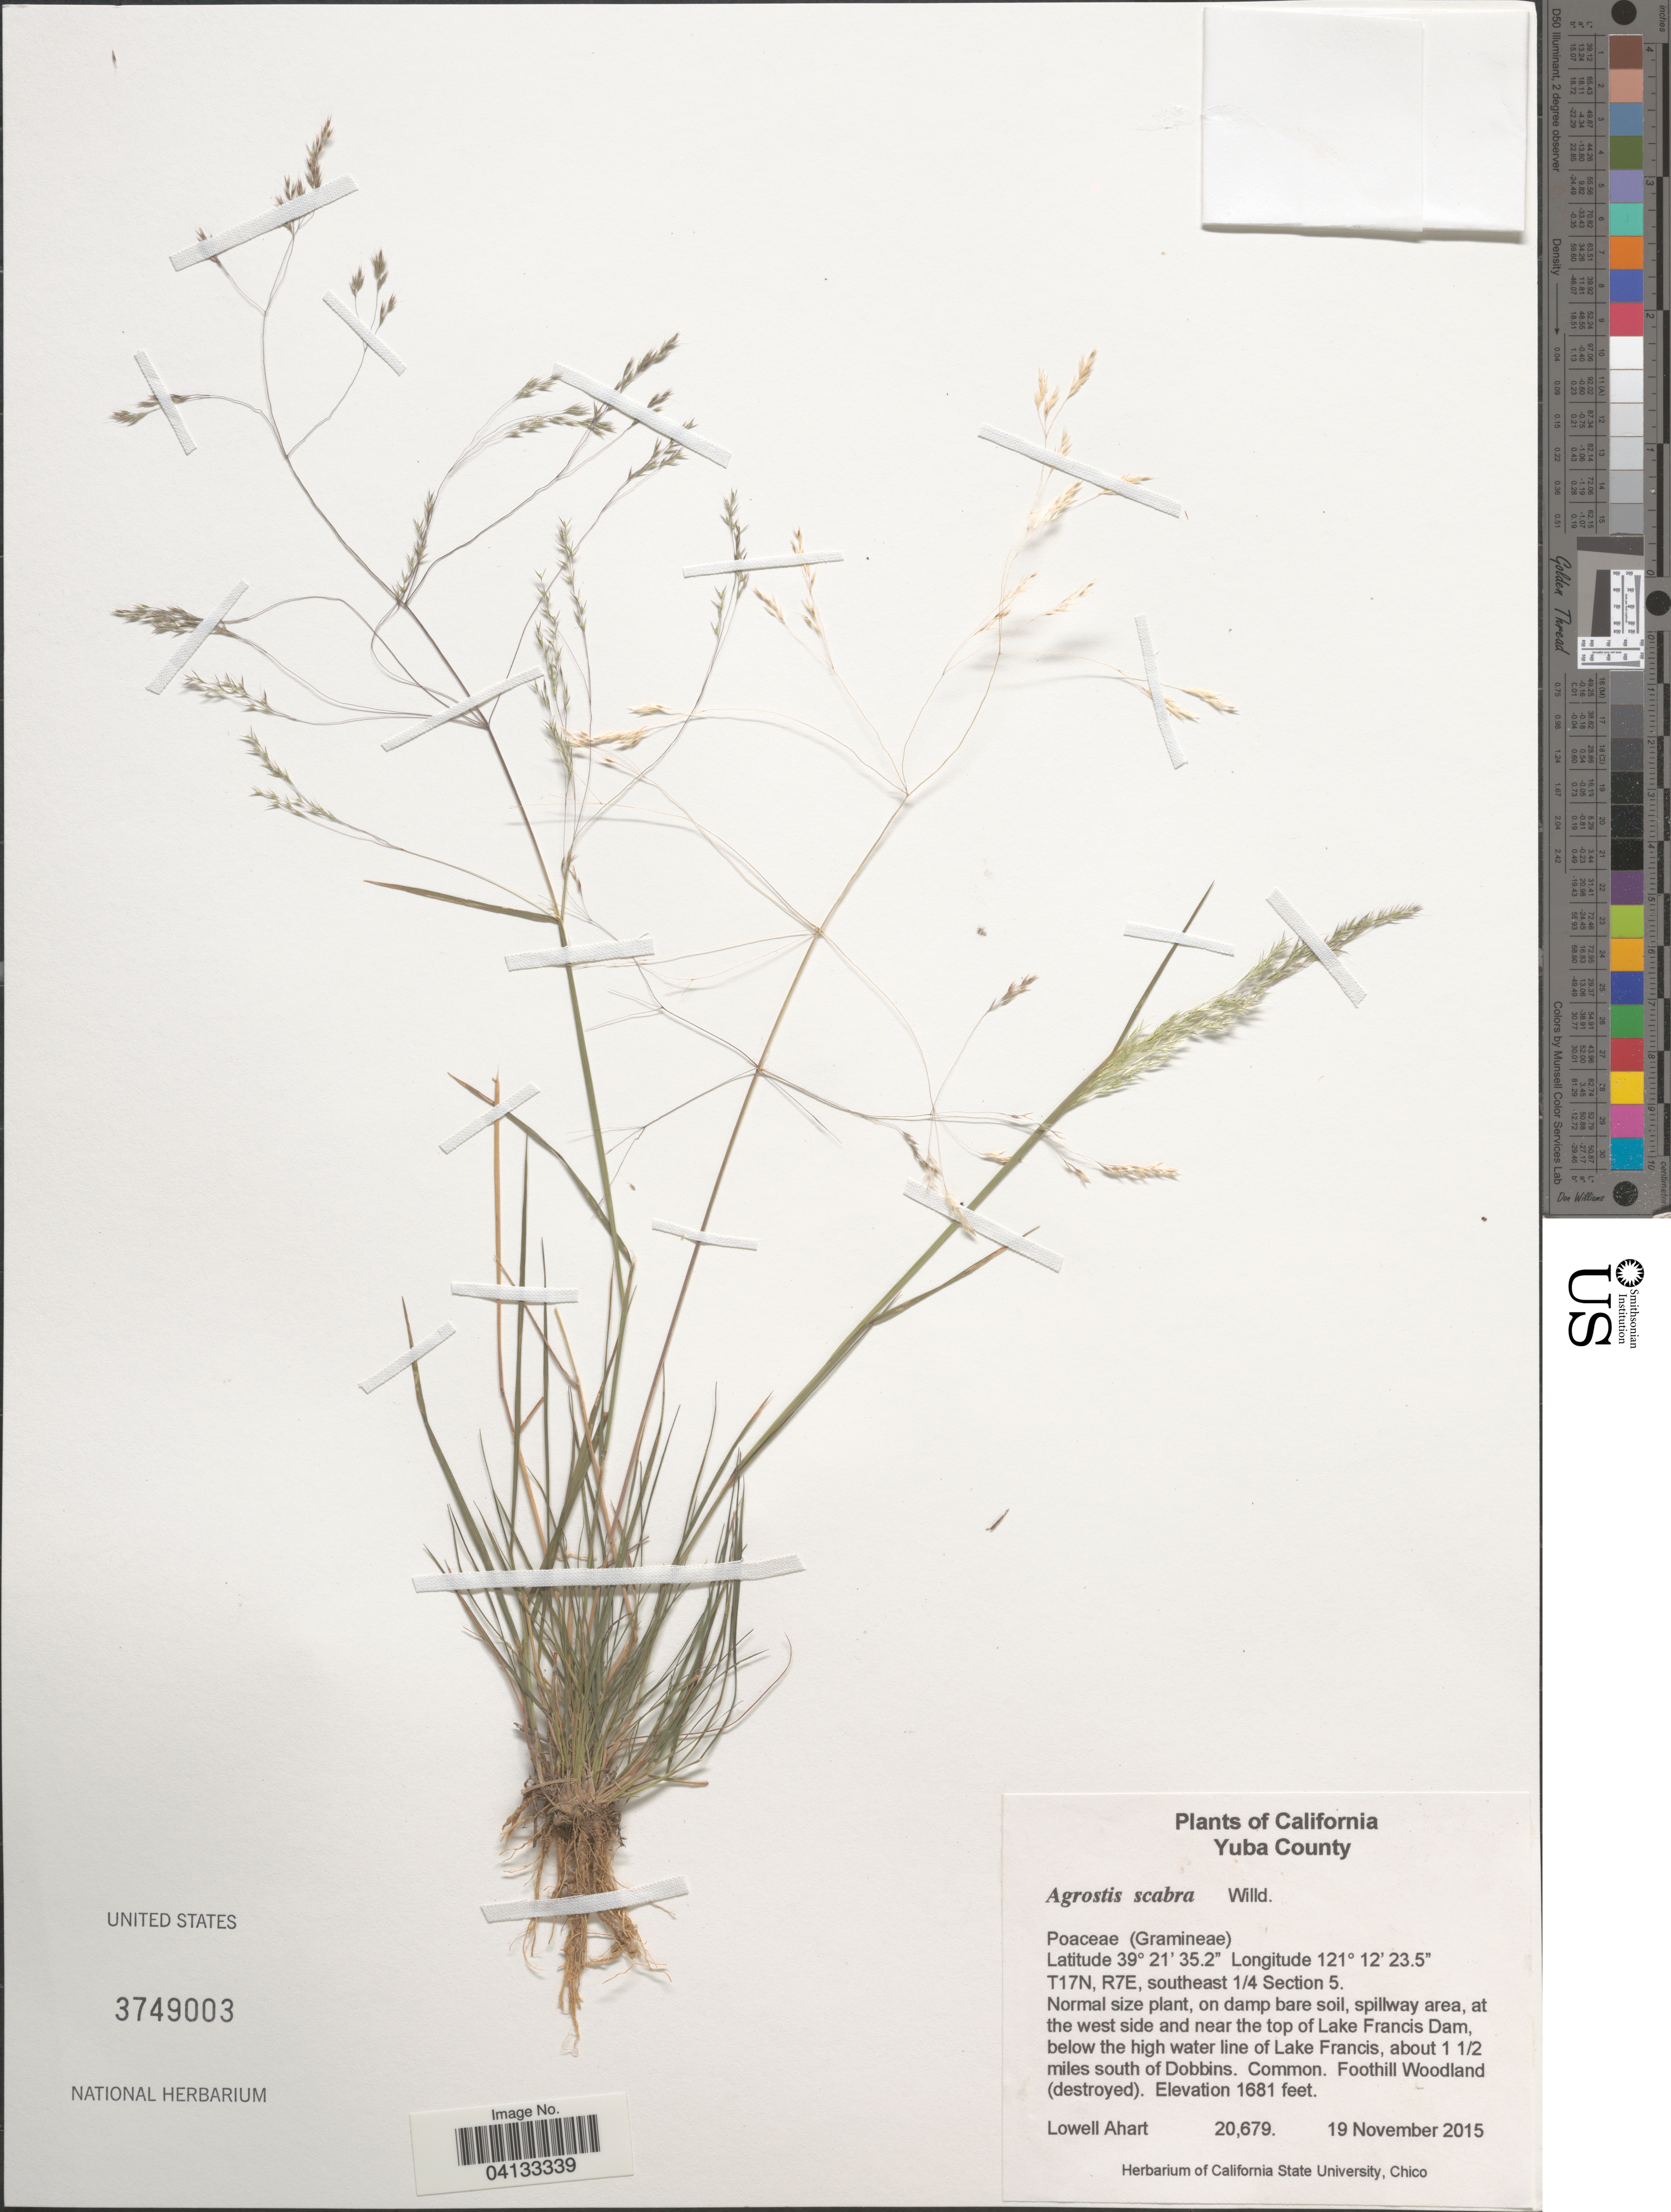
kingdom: Plantae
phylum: Tracheophyta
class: Liliopsida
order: Poales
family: Poaceae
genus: Agrostis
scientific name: Agrostis scabra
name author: Willd.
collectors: L. Ahart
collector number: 20679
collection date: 2015-11-19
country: United States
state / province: California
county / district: Yuba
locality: Yuba County. T17N, R7E, southeast 1/4 Section 5. At the west side and near the top of Lake Francis Dam, below the high water line of Lake Francis, about 1 1/2 miles south of Dobbins.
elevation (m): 512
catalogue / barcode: US 3749003